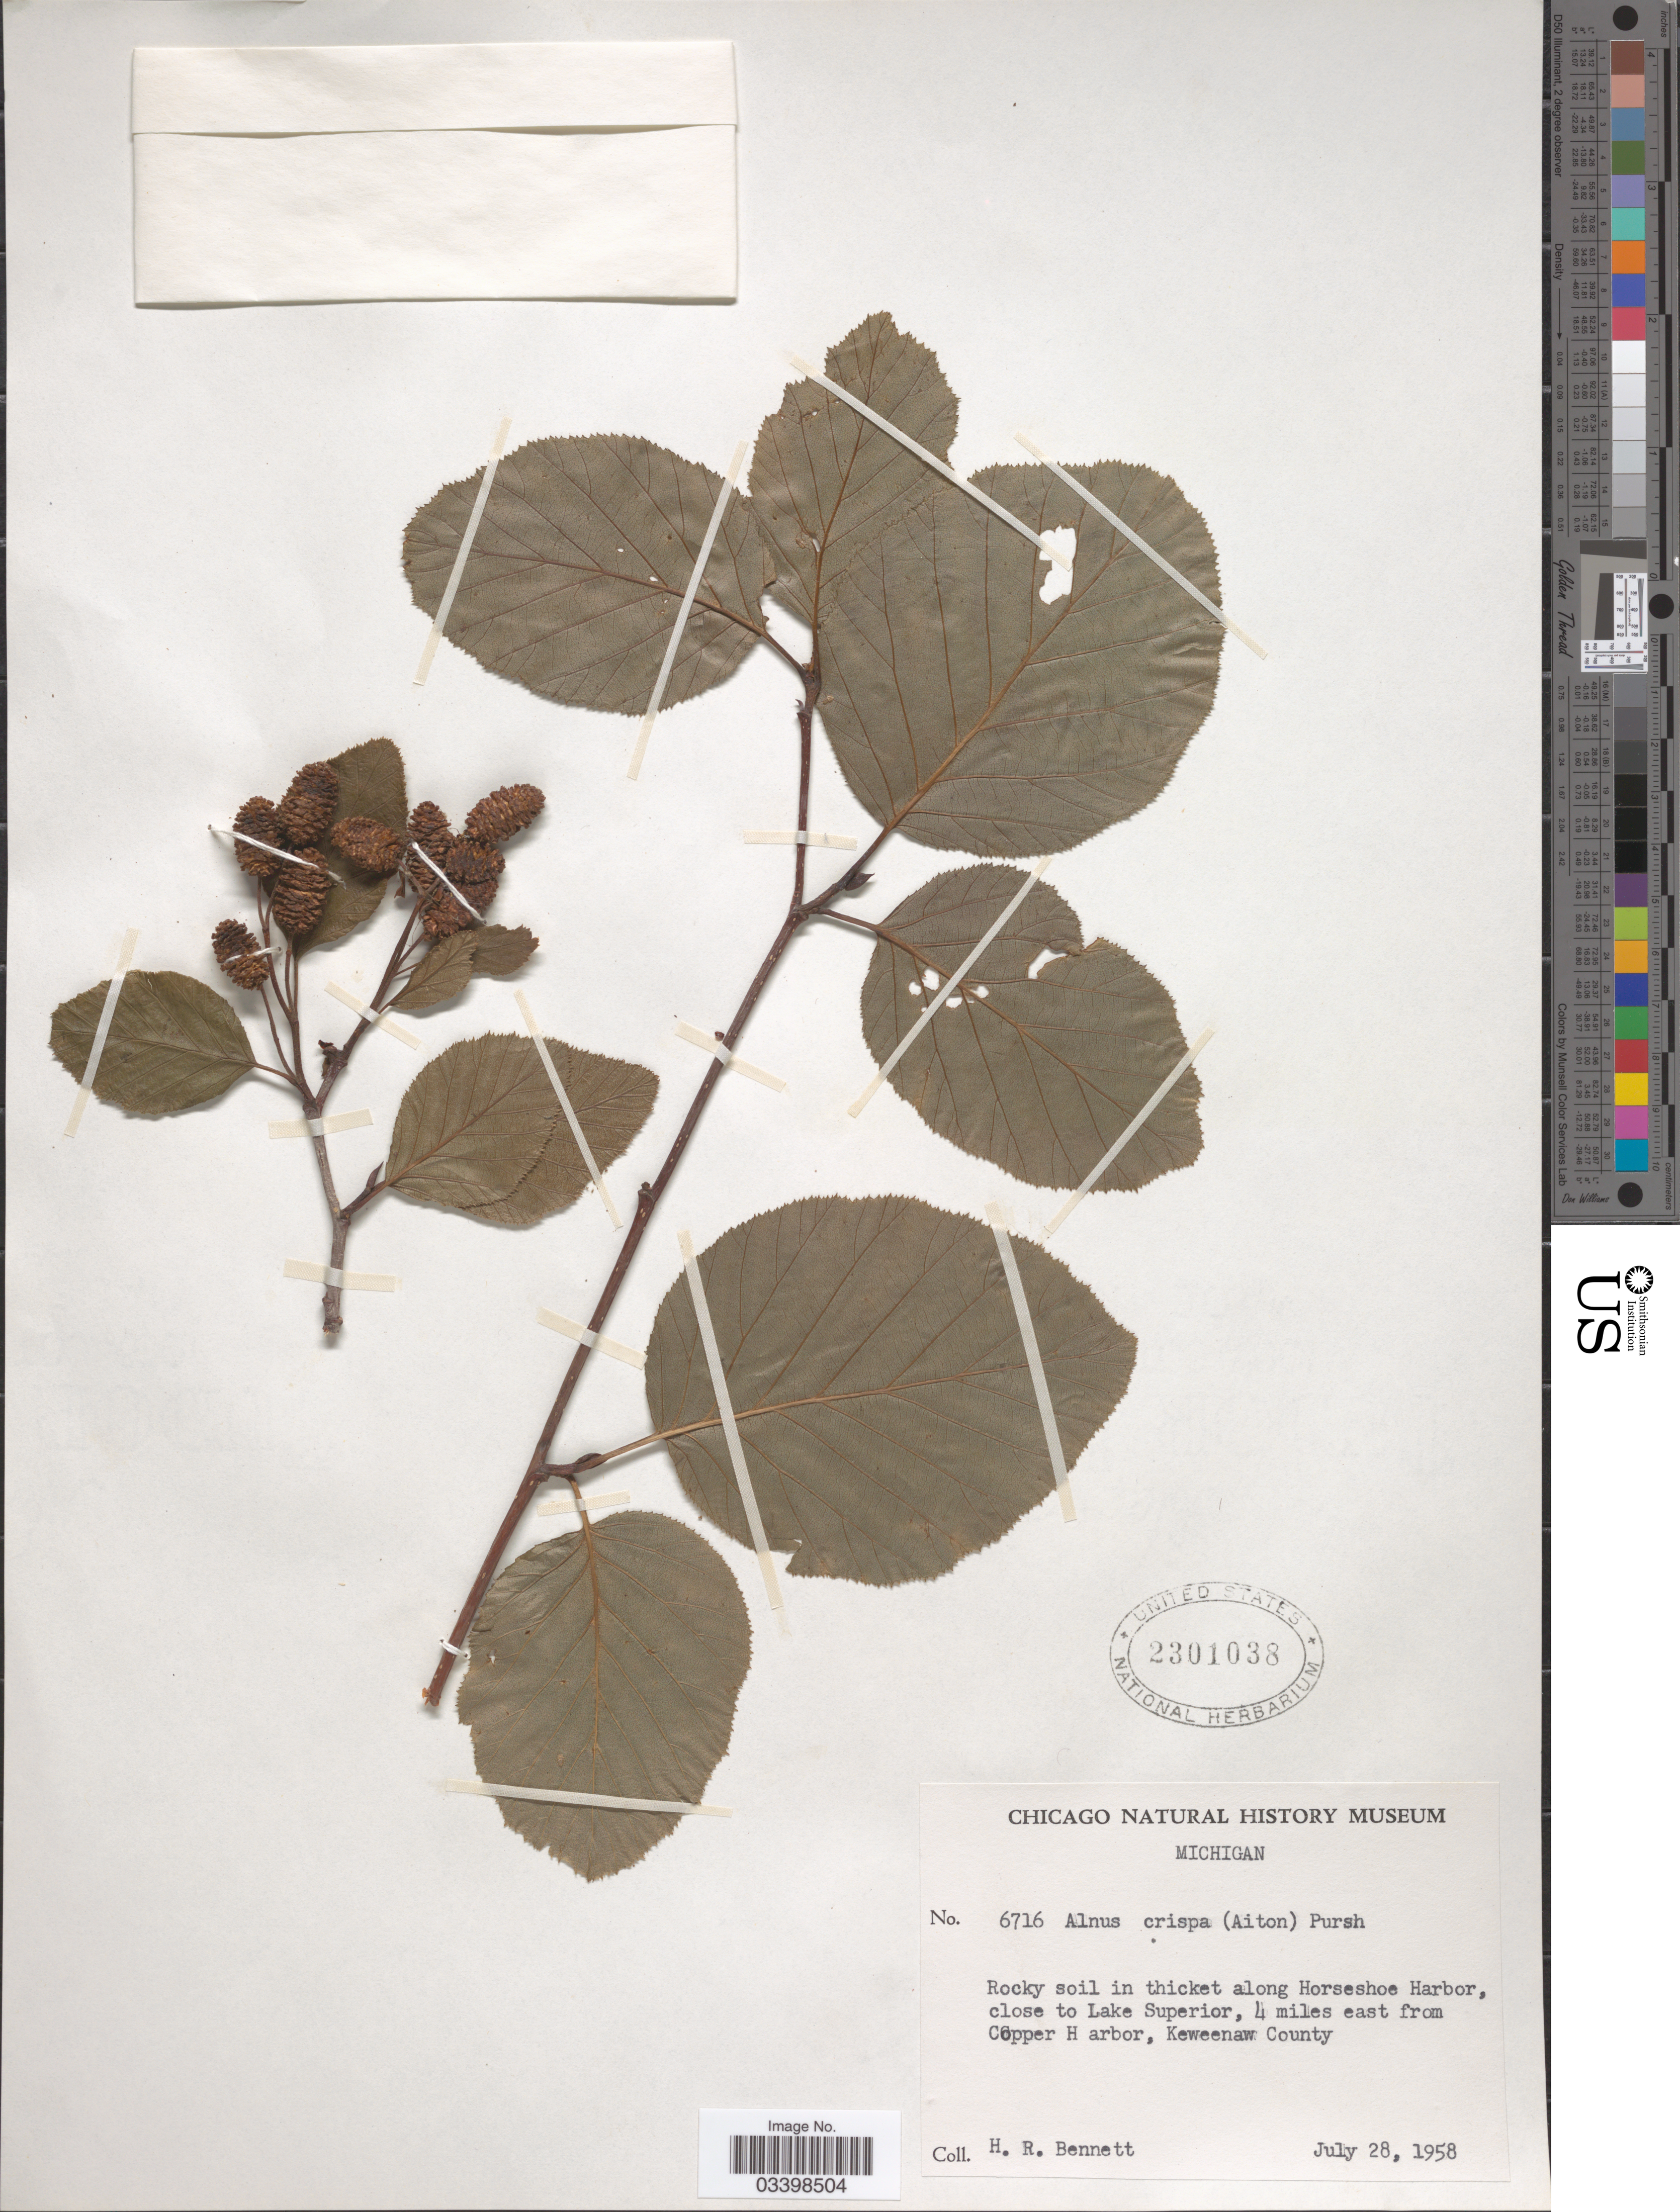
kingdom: Plantae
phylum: Tracheophyta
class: Magnoliopsida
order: Fagales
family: Betulaceae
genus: Alnus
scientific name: Alnus viridis subsp. crispa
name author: (Aiton) Turrill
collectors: H. R. Bennett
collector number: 6716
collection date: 1958-07-28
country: United States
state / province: Michigan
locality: Rocky soil in thicket along Horseshoe Harbor, close to Lake Superior, 4 miles east from Copper Harbor, Keweenaw County.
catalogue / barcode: US 2301038